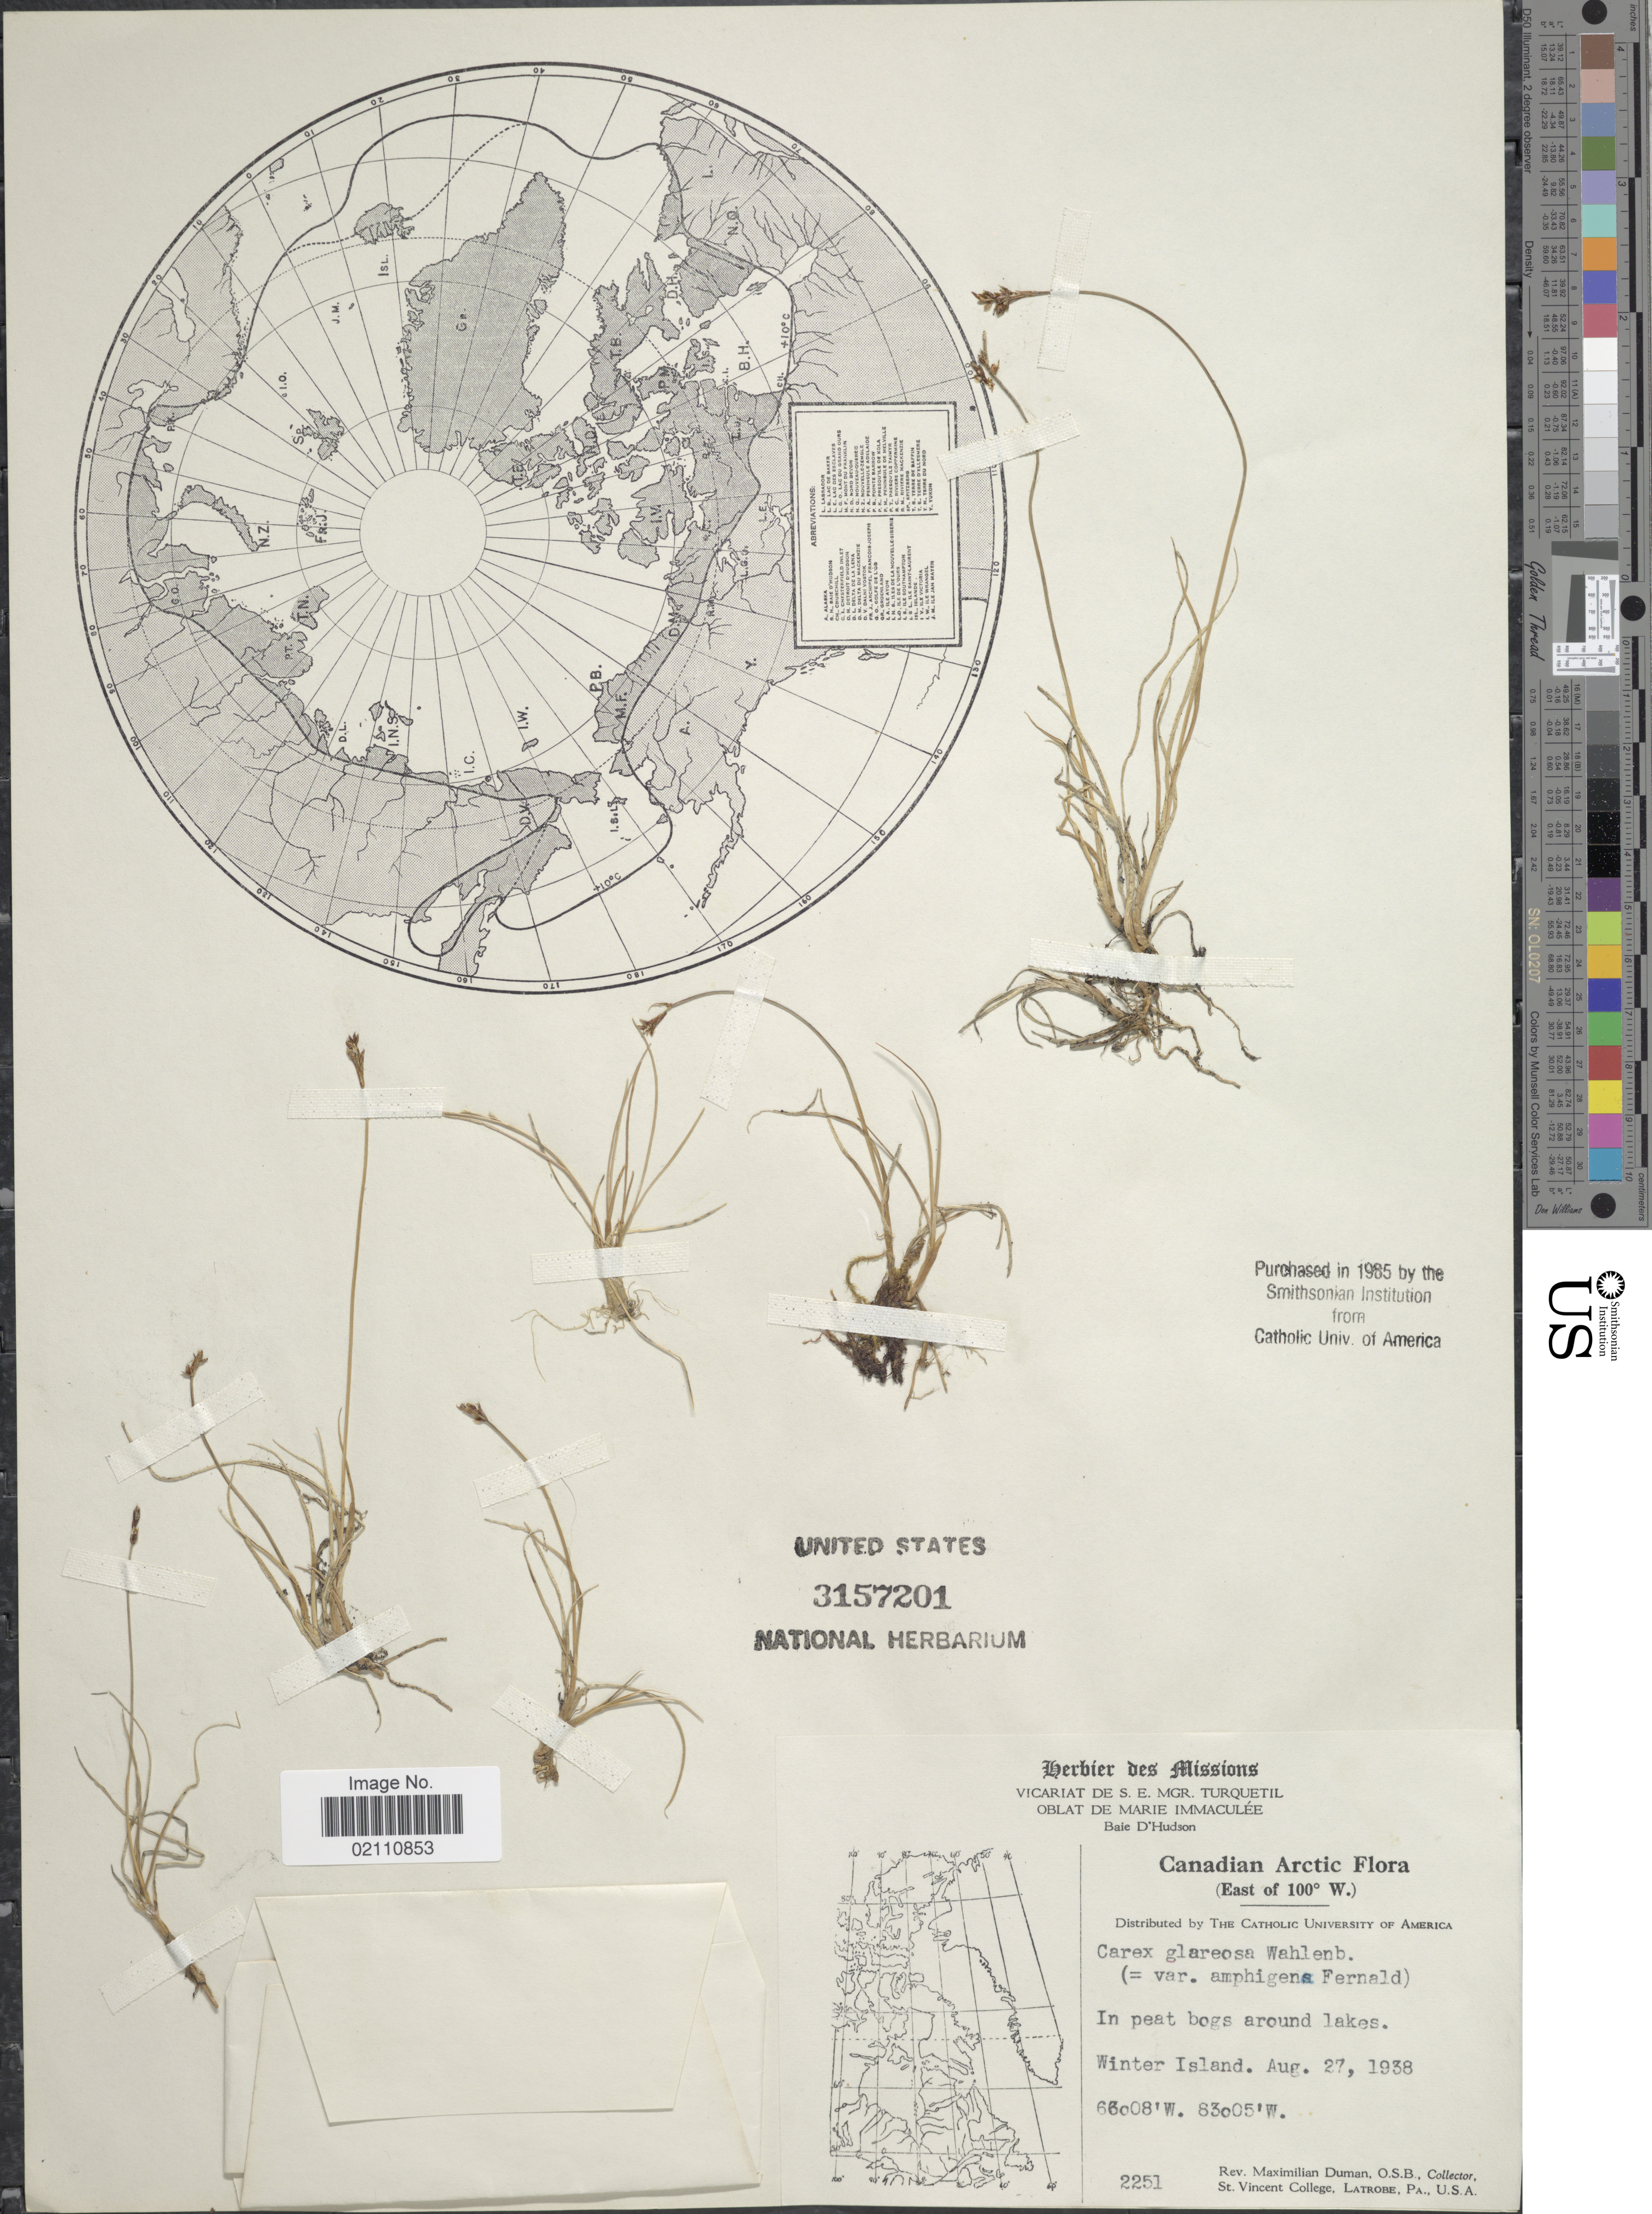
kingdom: Plantae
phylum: Tracheophyta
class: Liliopsida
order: Poales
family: Cyperaceae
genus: Carex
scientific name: Carex glareosa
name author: Schkuhr ex Wahlenb.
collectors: M. Duman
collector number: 2251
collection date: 1938-08-27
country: Canada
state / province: Nunavut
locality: Canadian Arctic, Baie D'Hudson, Winter Island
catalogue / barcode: US 3157201